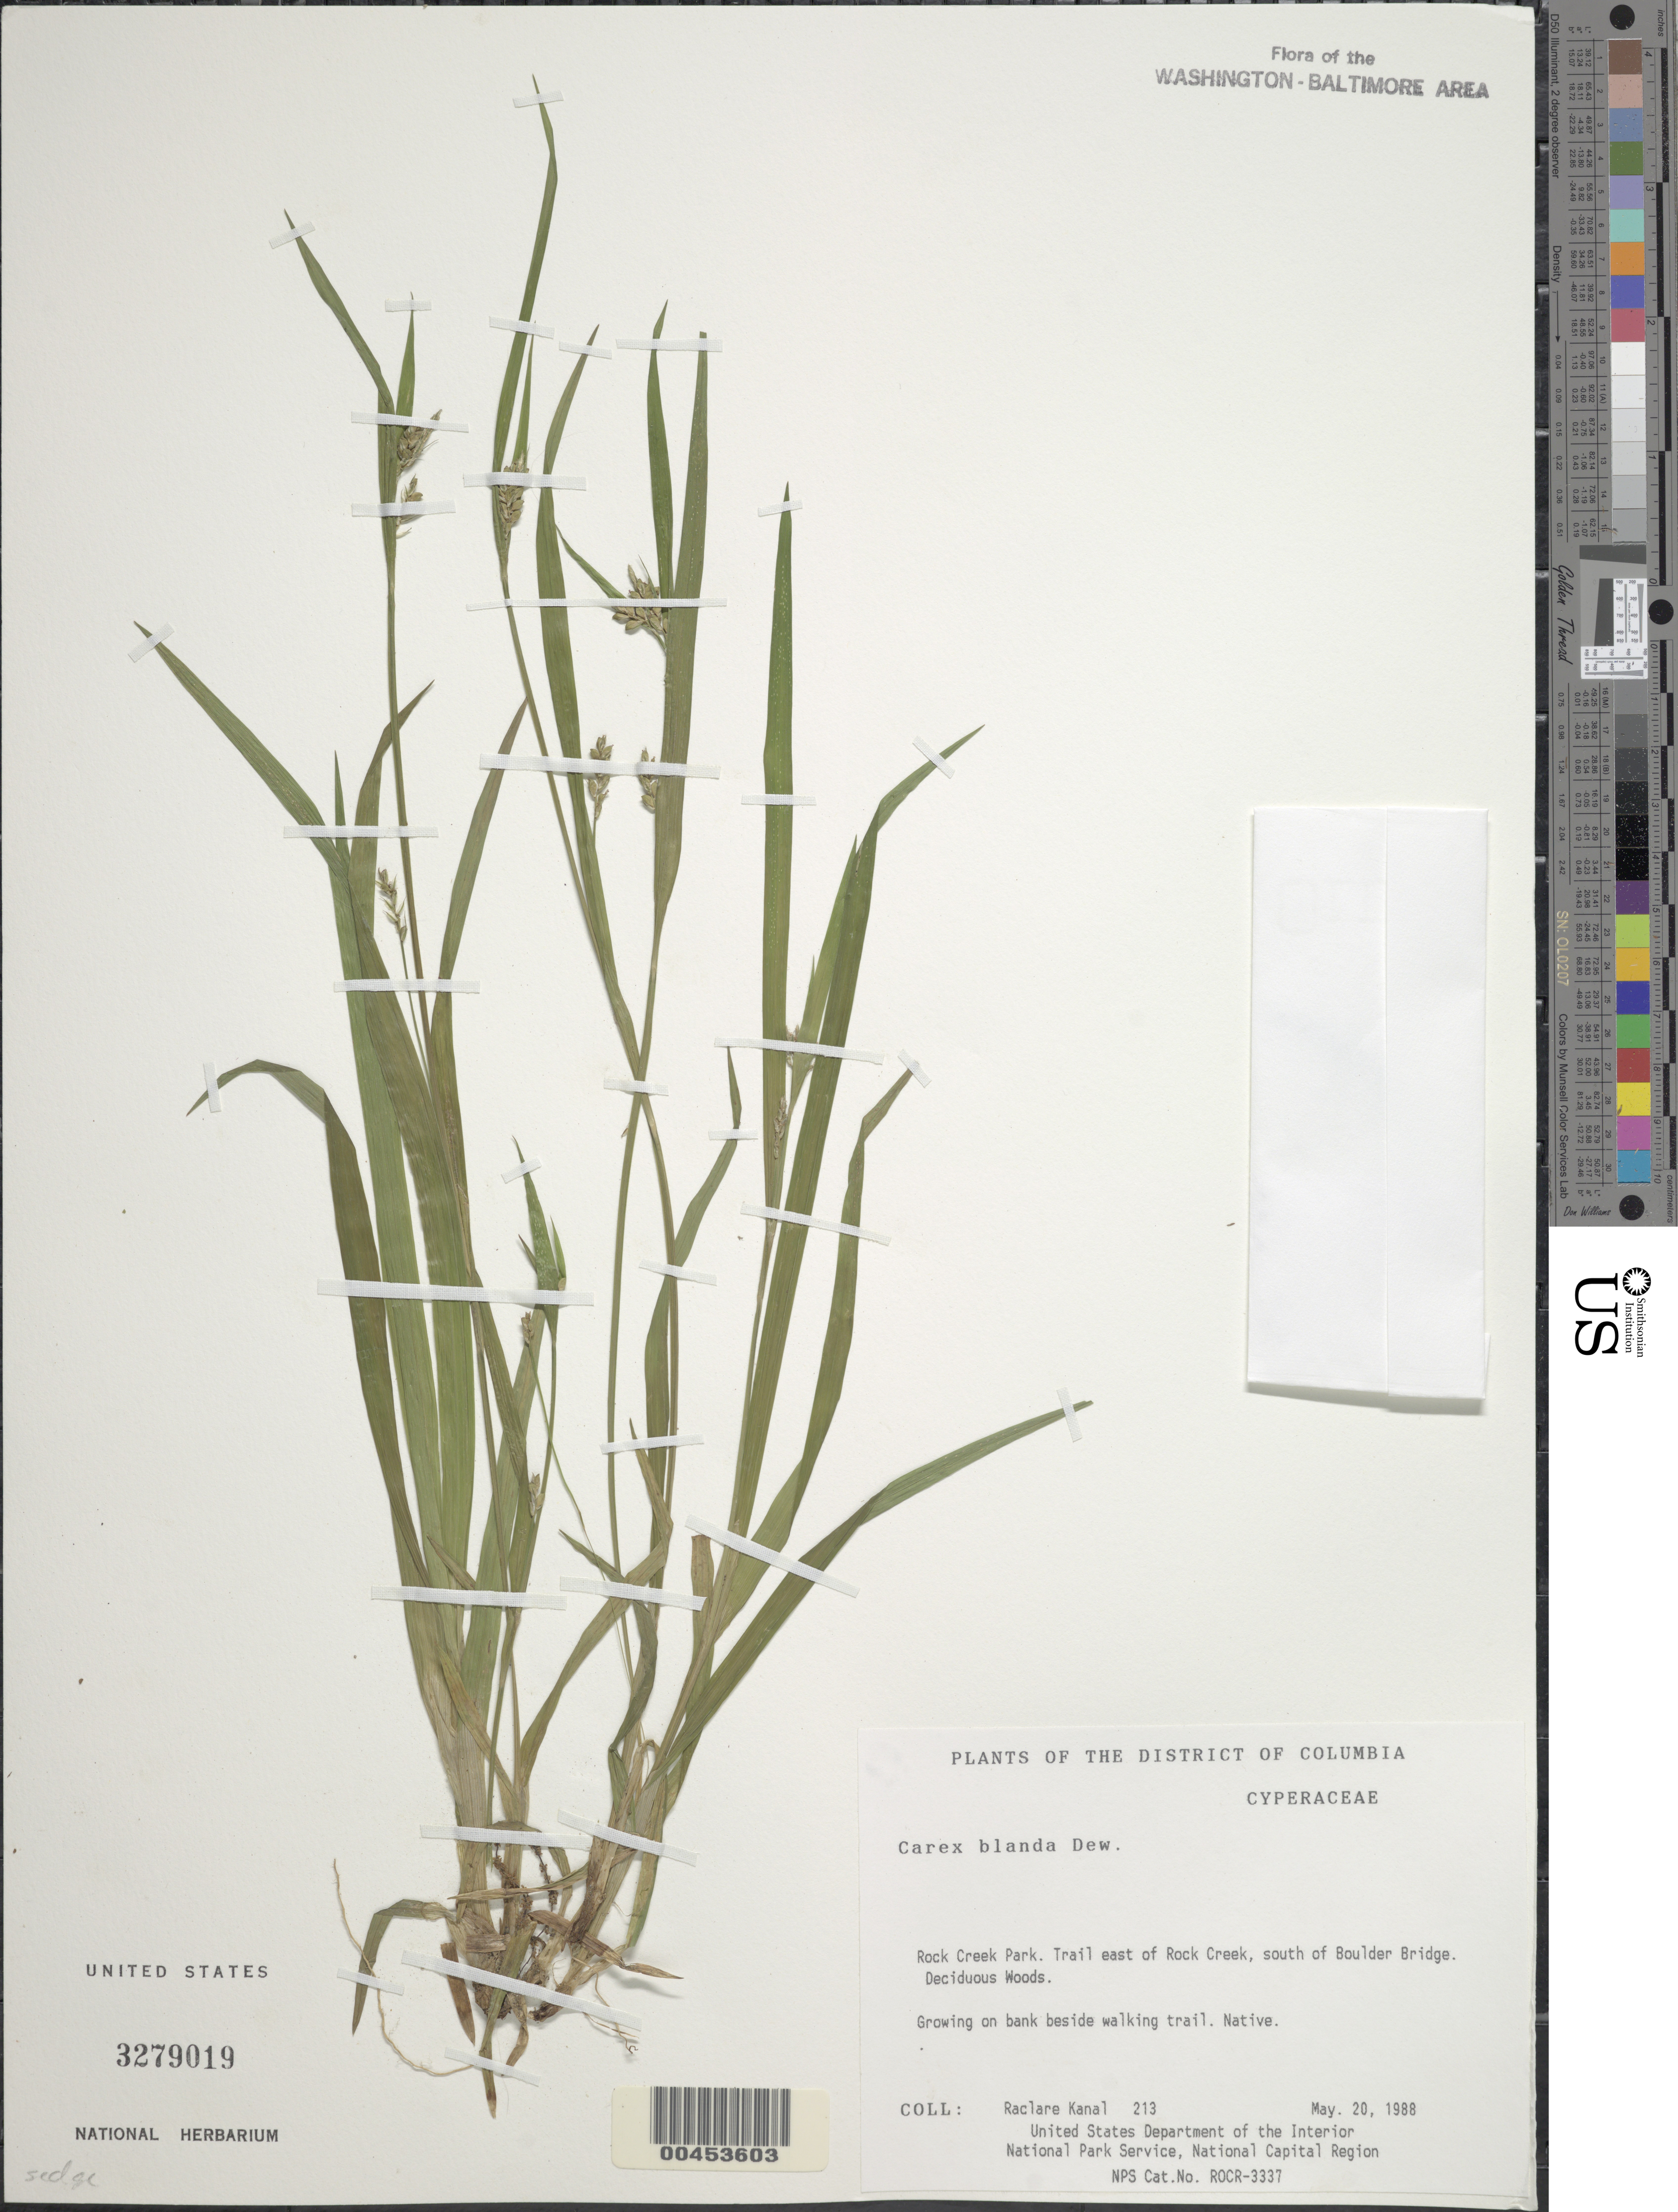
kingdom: Plantae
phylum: Tracheophyta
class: Liliopsida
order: Poales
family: Cyperaceae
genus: Carex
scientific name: Carex blanda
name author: Dewey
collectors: R. Kanal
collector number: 213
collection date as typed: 20 May 1988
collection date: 1988-05-20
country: United States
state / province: District of Columbia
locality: Rock Creek Park, E of Rock Creek, S of Boulder Bridge Rock Creek Park & vicinity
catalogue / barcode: US 3279019